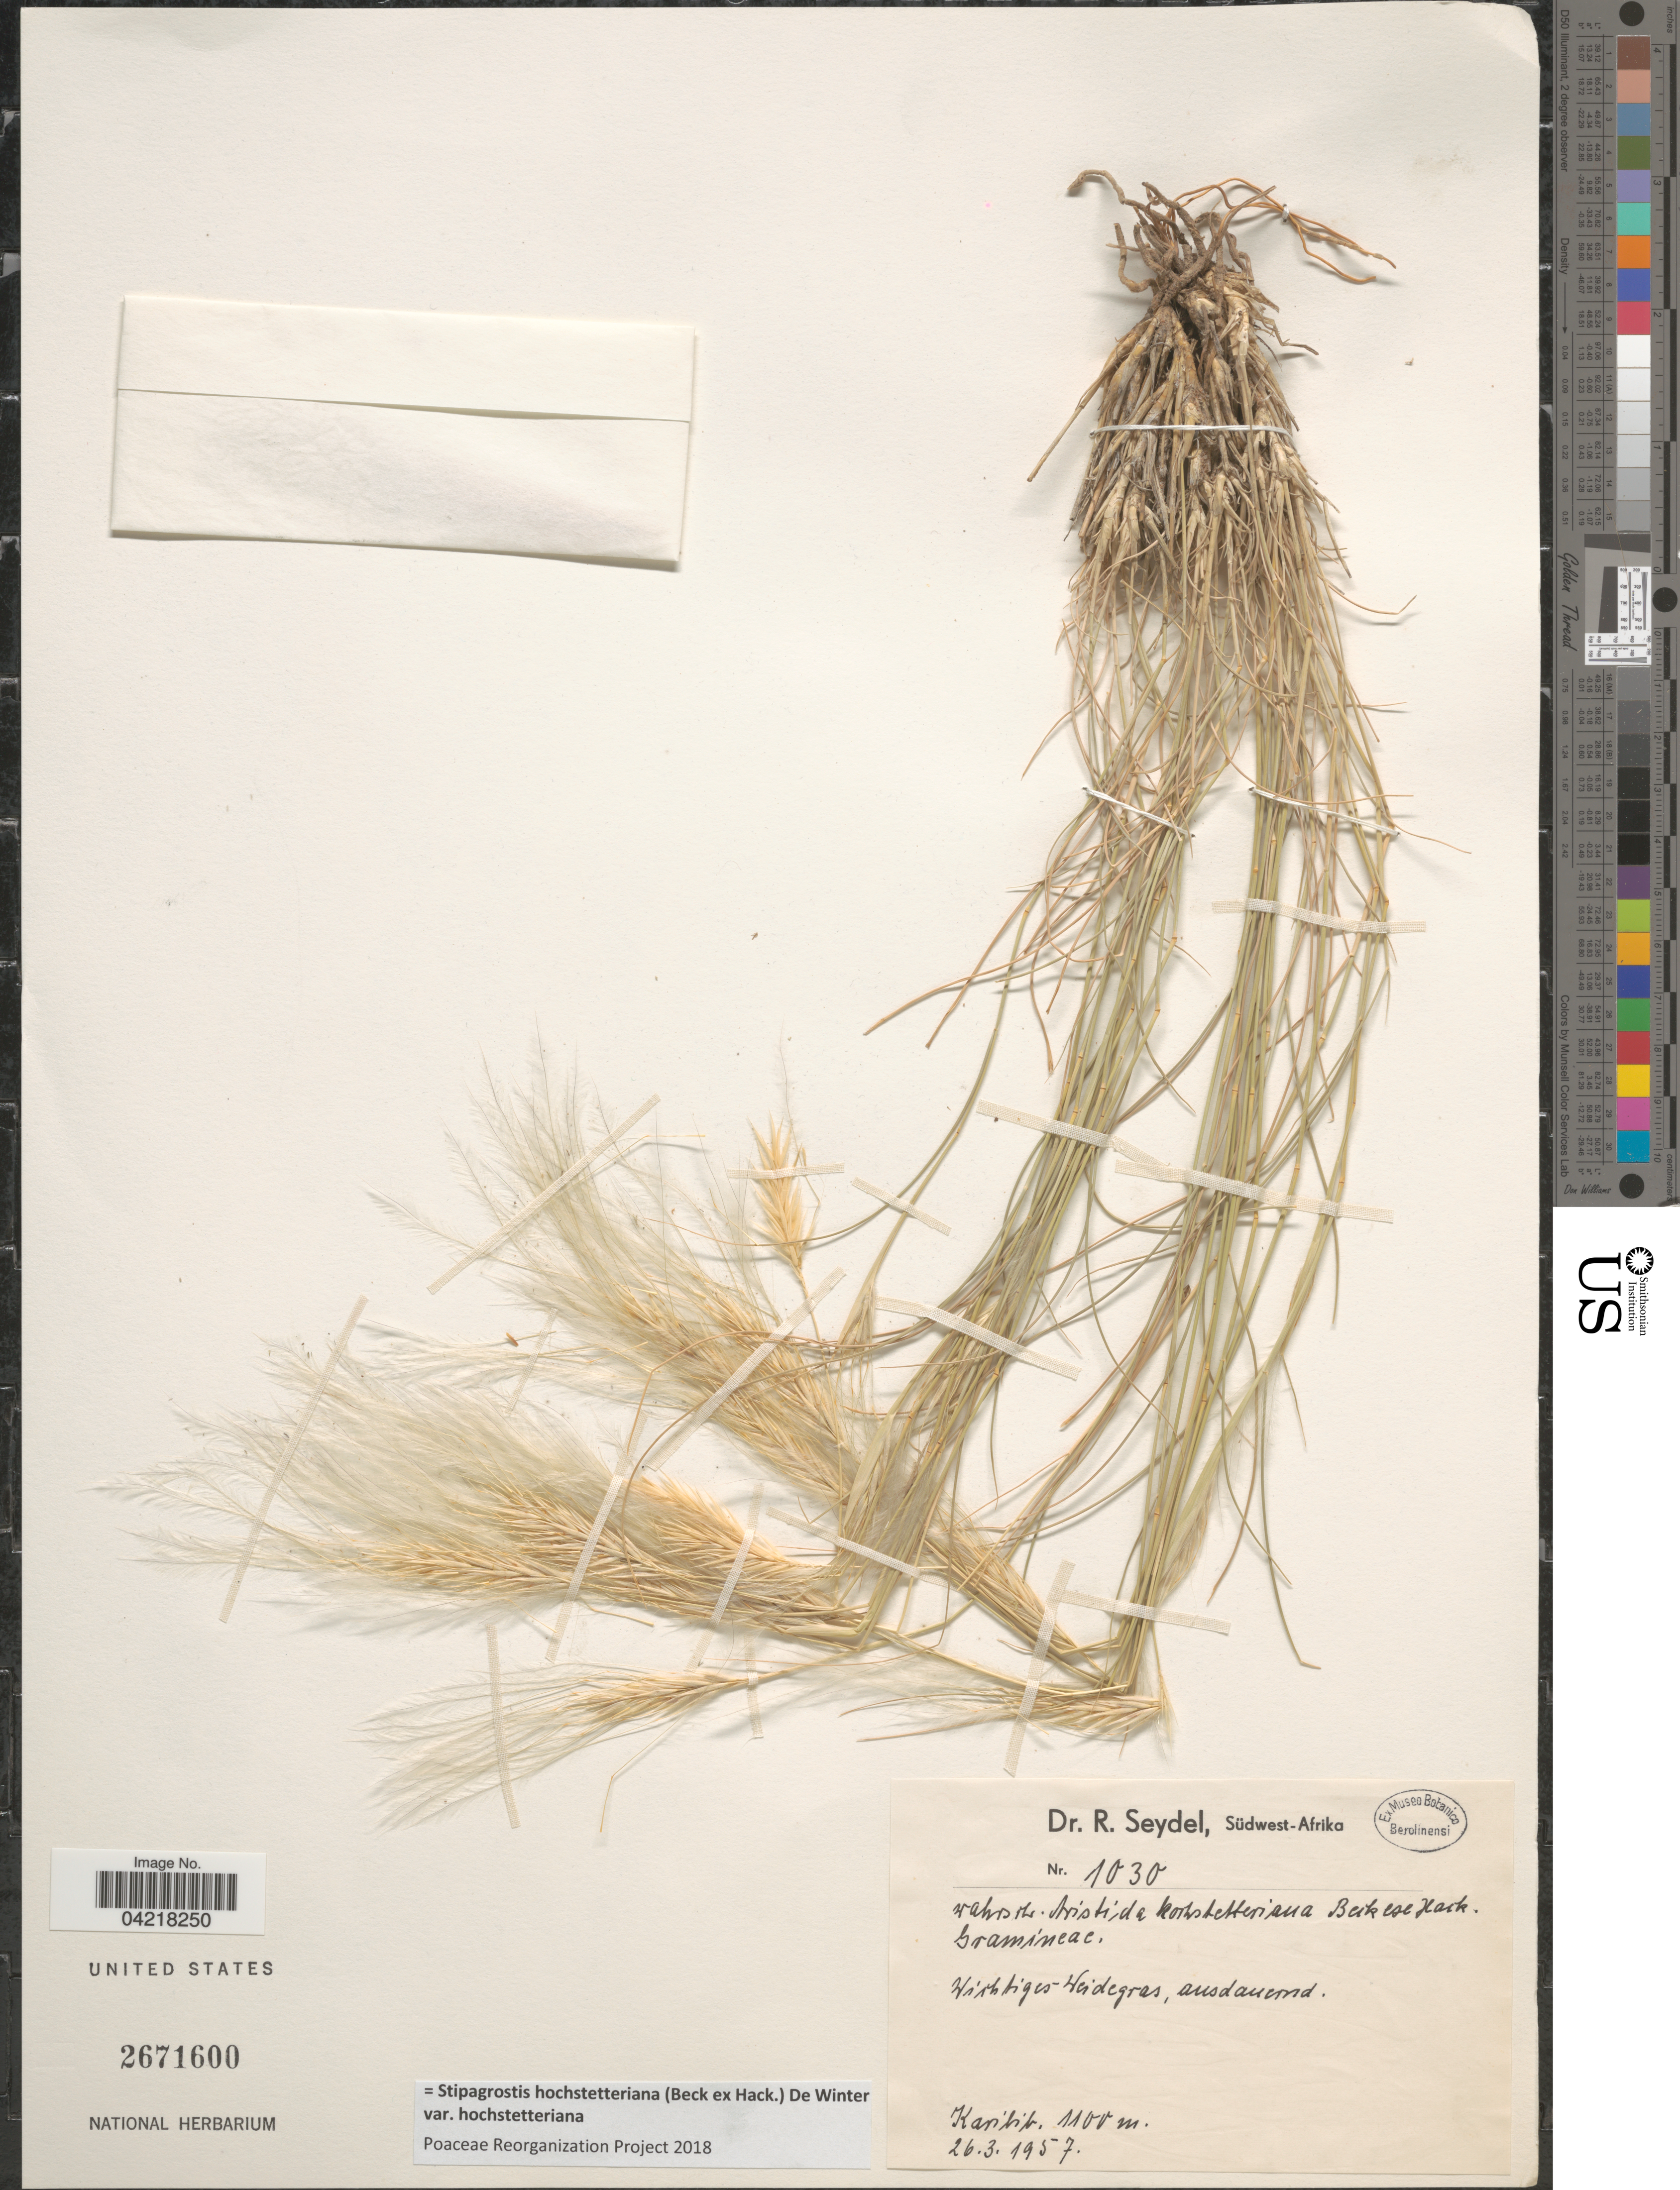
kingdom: Plantae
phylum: Tracheophyta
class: Liliopsida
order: Poales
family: Poaceae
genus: Stipagrostis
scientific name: Stipagrostis hochstetterana var. hochstetterana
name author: (Beck & Hack.) De Winter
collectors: R. Seydel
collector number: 1030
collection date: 1957-03-26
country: Namibia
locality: Südwest-Afrika. Karibib.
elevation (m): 1100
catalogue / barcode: US 2671600